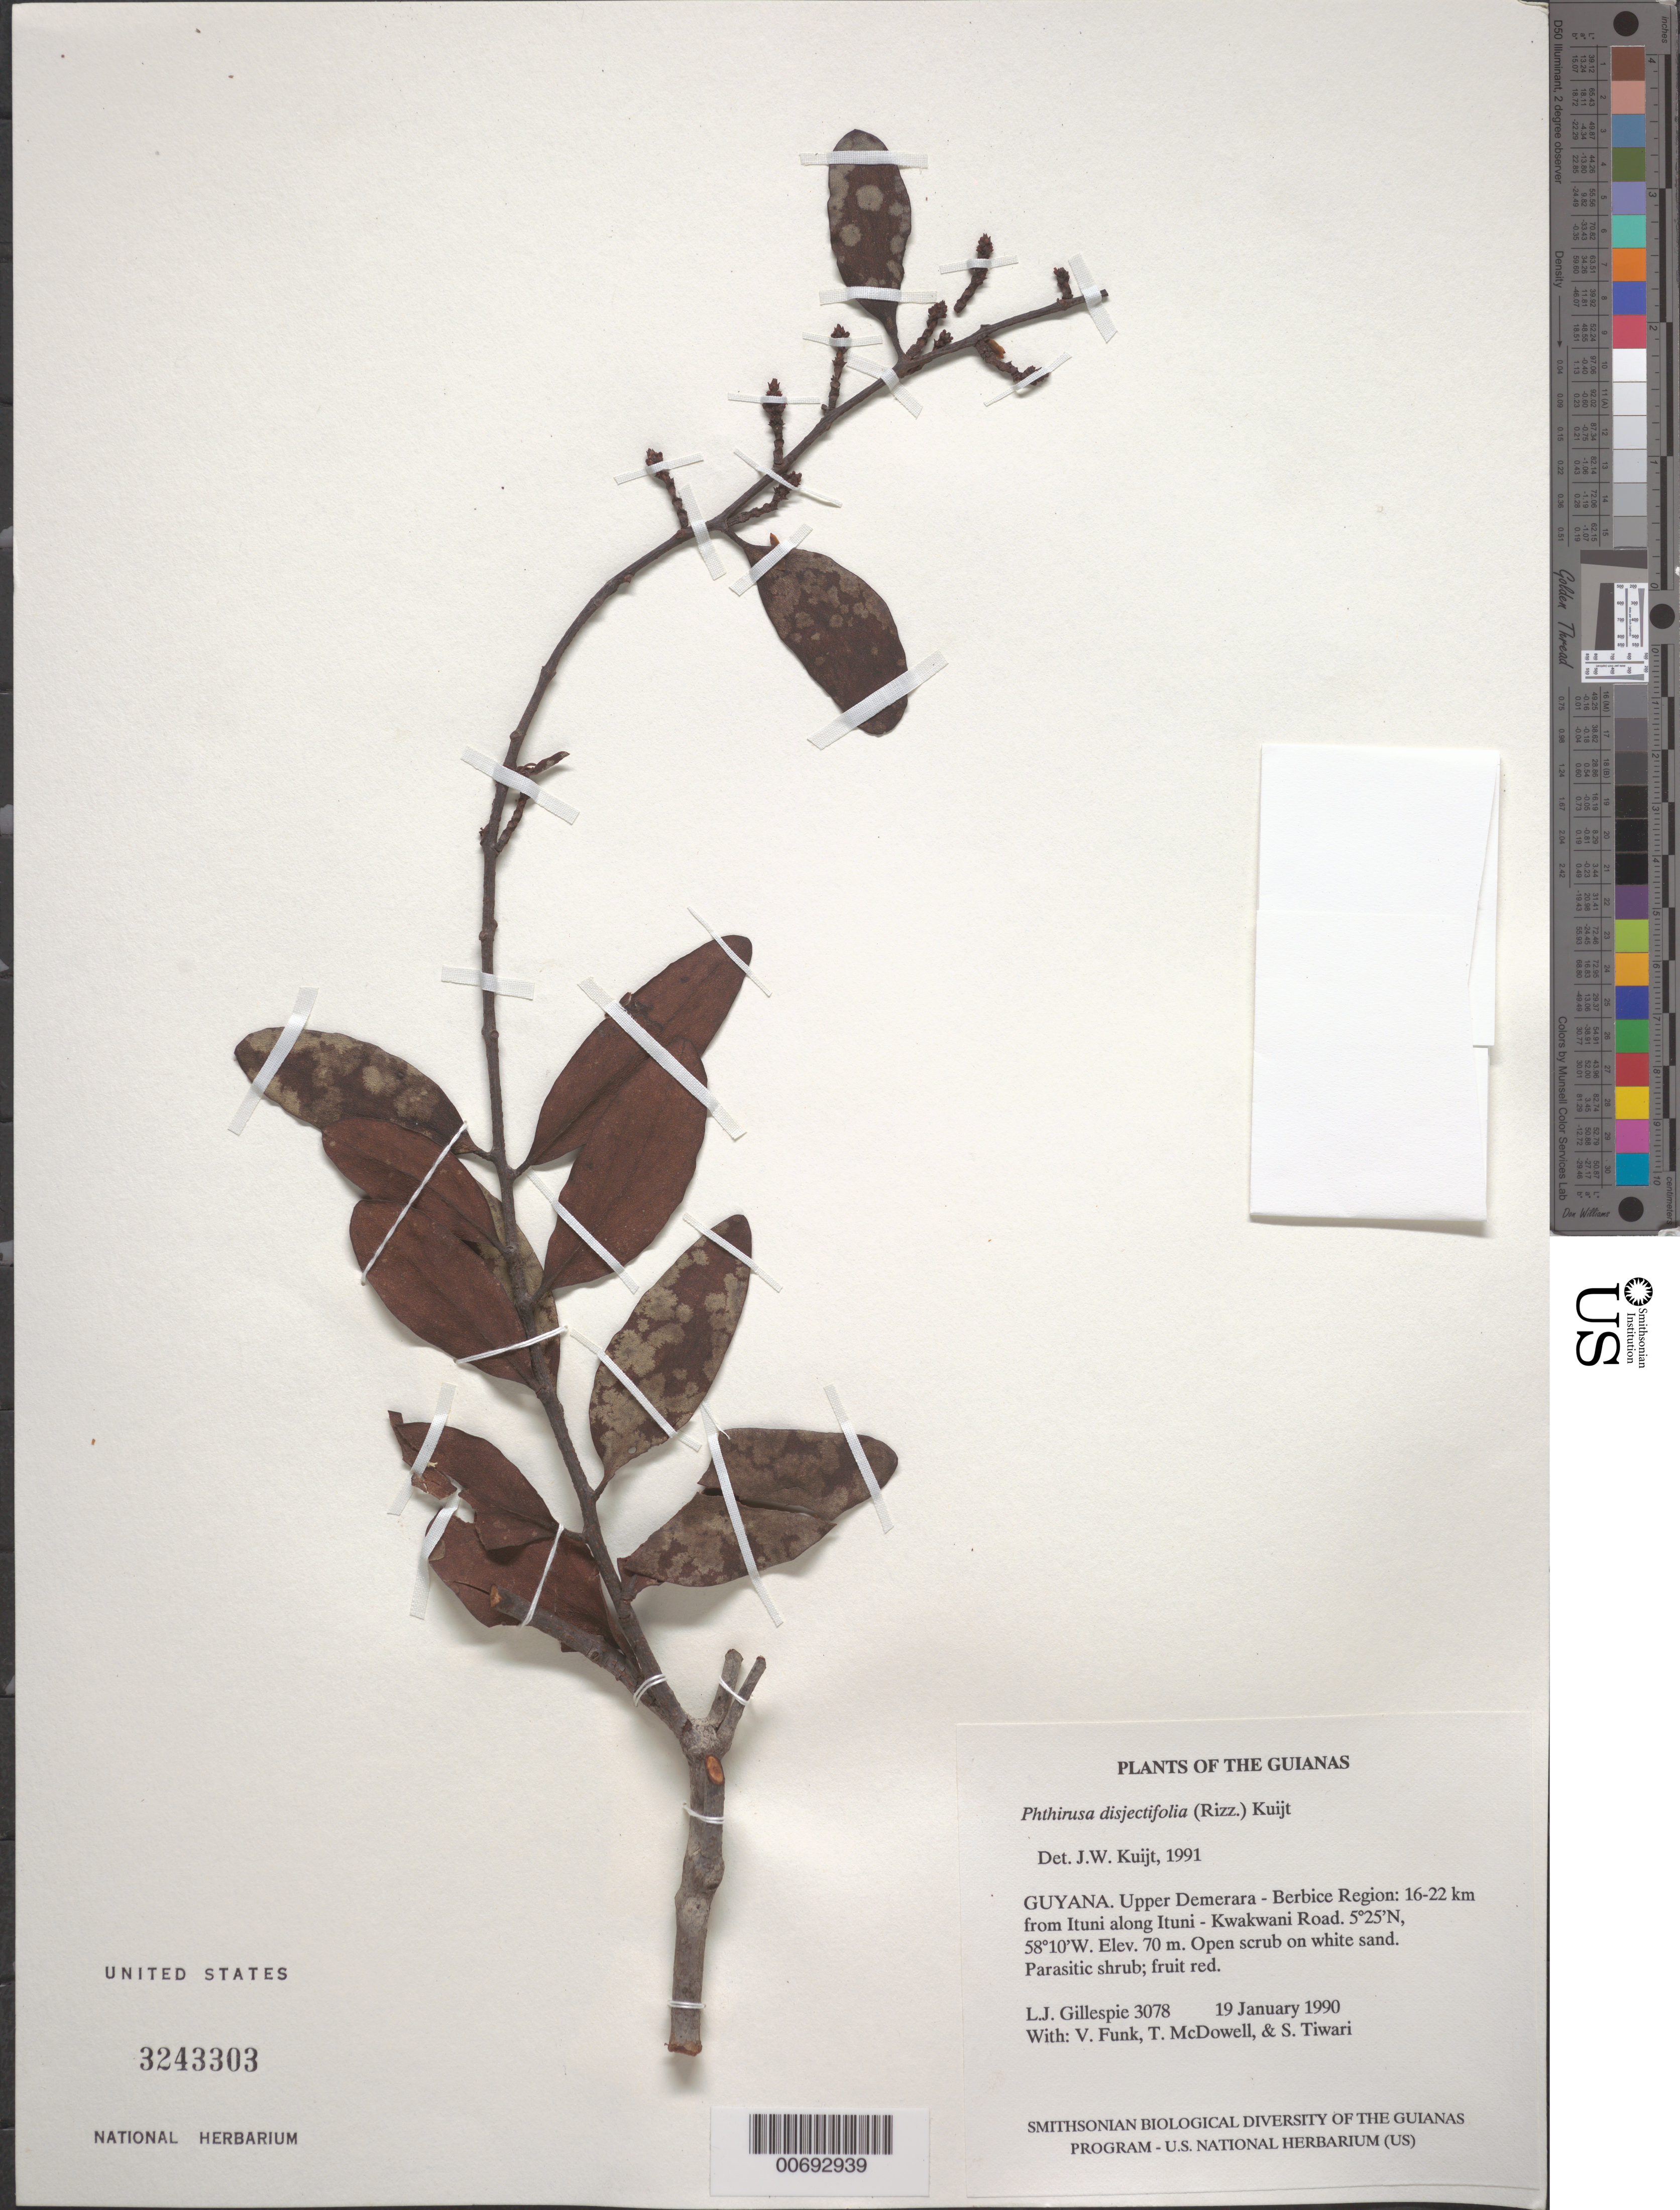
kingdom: Plantae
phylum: Tracheophyta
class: Magnoliopsida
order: Santalales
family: Loranthaceae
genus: Phthirusa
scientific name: Phthirusa disjectifolia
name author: (Rizzini) Kuijt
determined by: Kuijt, Job, (CANADA)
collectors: L. J. Gillespie, V. Funk, T. McDowell & S. Tiwari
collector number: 3078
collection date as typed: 19 January 1990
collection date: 1990-01-19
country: Guyana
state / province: U. Demerara-Berbice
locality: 16-22 km from Ituni along Ituni - Kwakwani Road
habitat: Open scrub on white sand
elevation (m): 70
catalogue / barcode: US 3243303